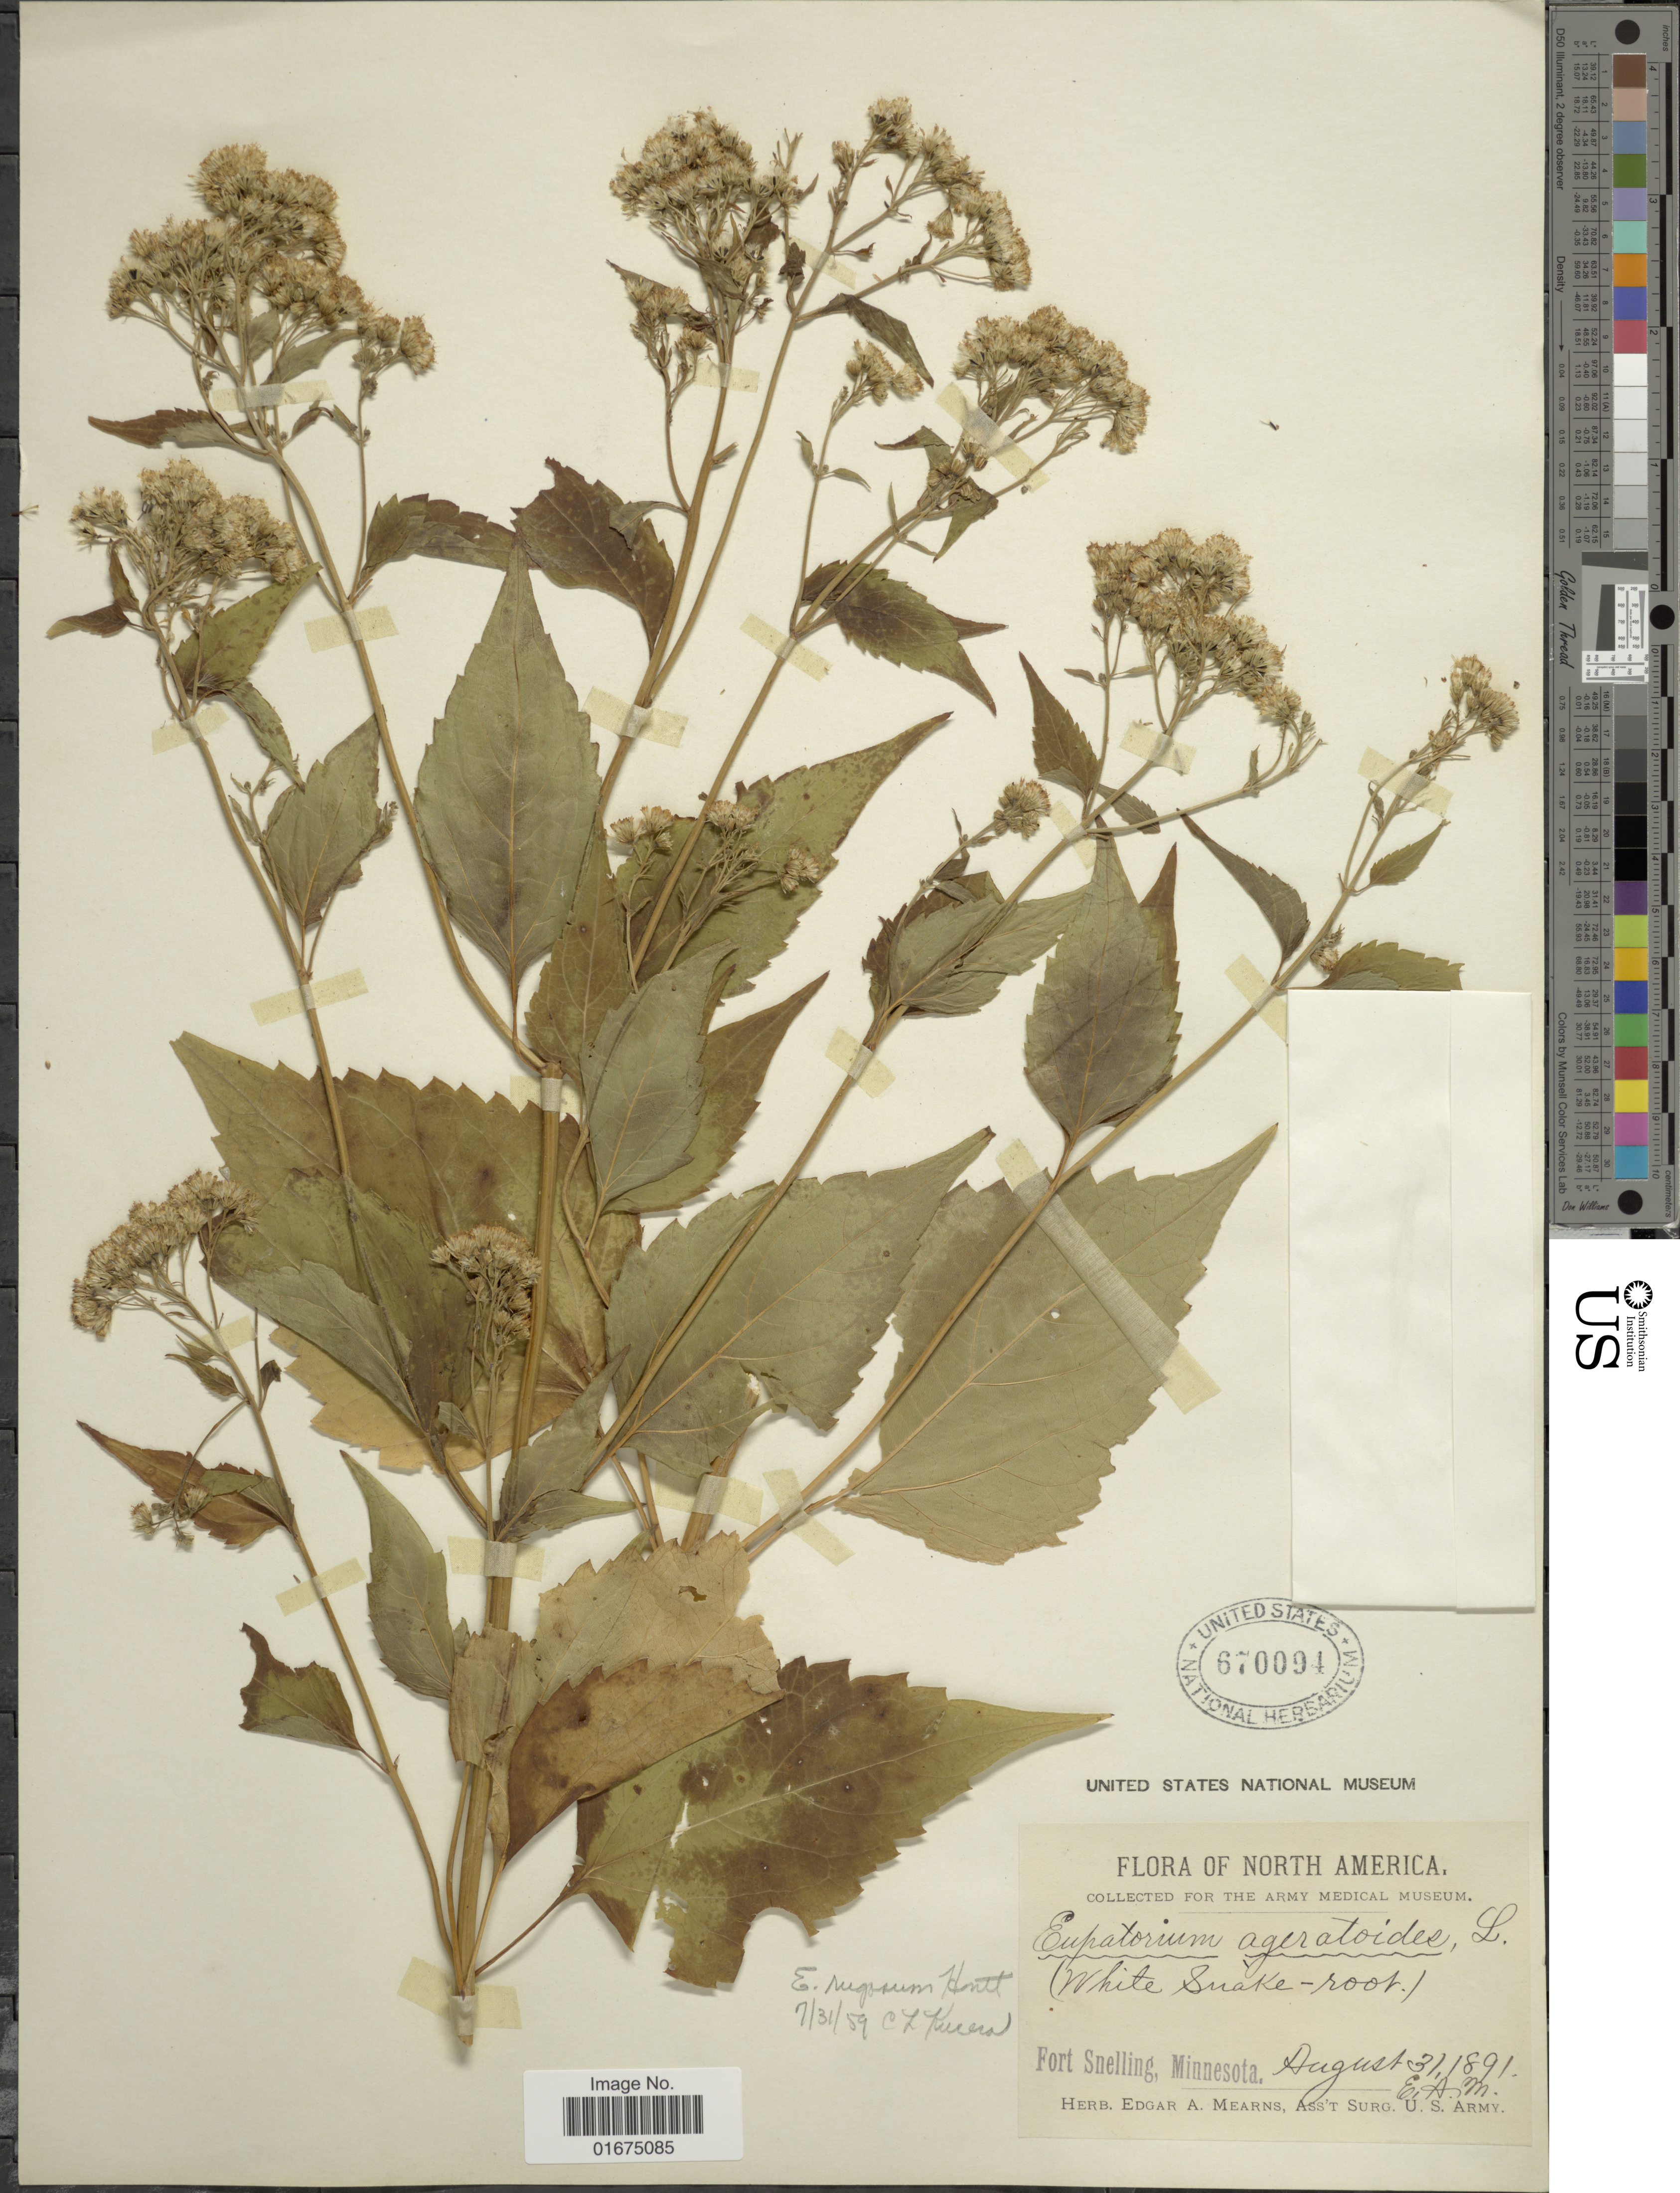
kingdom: Plantae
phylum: Tracheophyta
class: Magnoliopsida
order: Asterales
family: Asteraceae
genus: Ageratina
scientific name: Ageratina altissima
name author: (L.) R.M. King & H. Rob.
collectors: E. A. Mearns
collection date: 1891-08-31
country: United States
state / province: Minnesota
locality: Fort Snelling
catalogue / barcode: US 670094